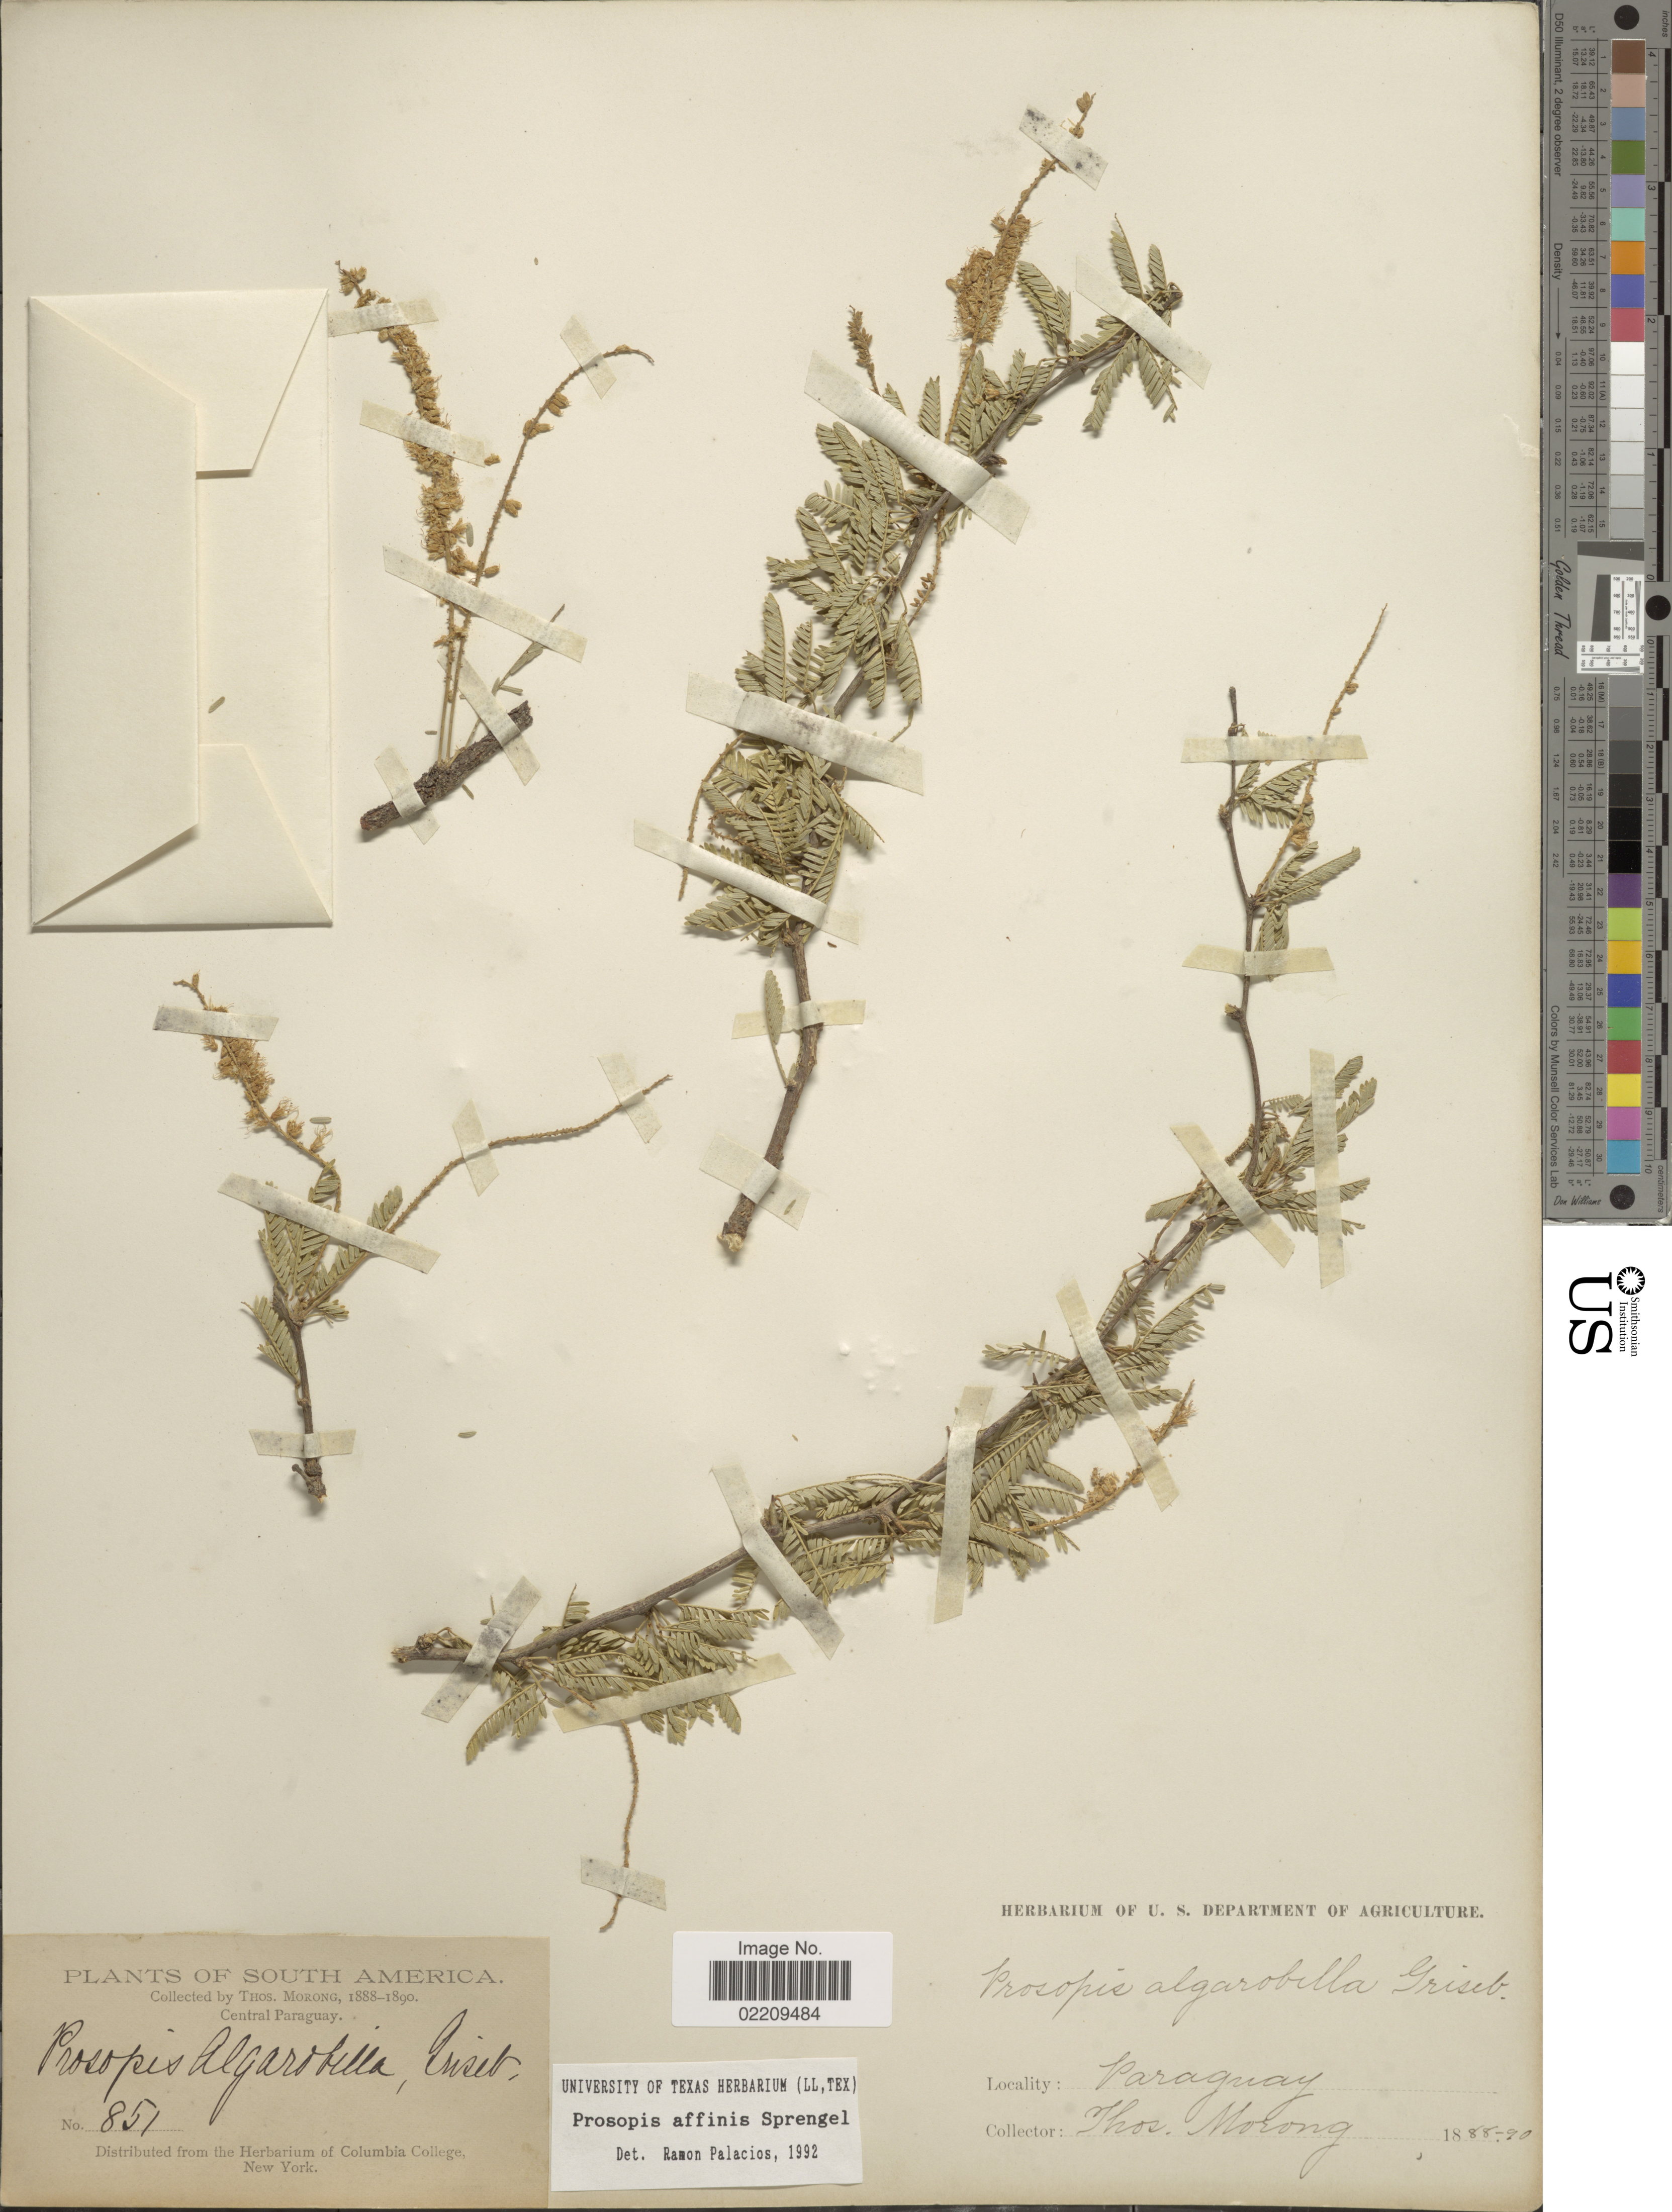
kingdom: Plantae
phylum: Tracheophyta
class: Magnoliopsida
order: Fabales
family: Fabaceae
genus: Neltuma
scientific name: Neltuma affinis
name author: (Spreng.) C. E. Hughes & G.P. Lewis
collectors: ex herb. T. Morong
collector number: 851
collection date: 1888/1890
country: Paraguay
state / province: Central